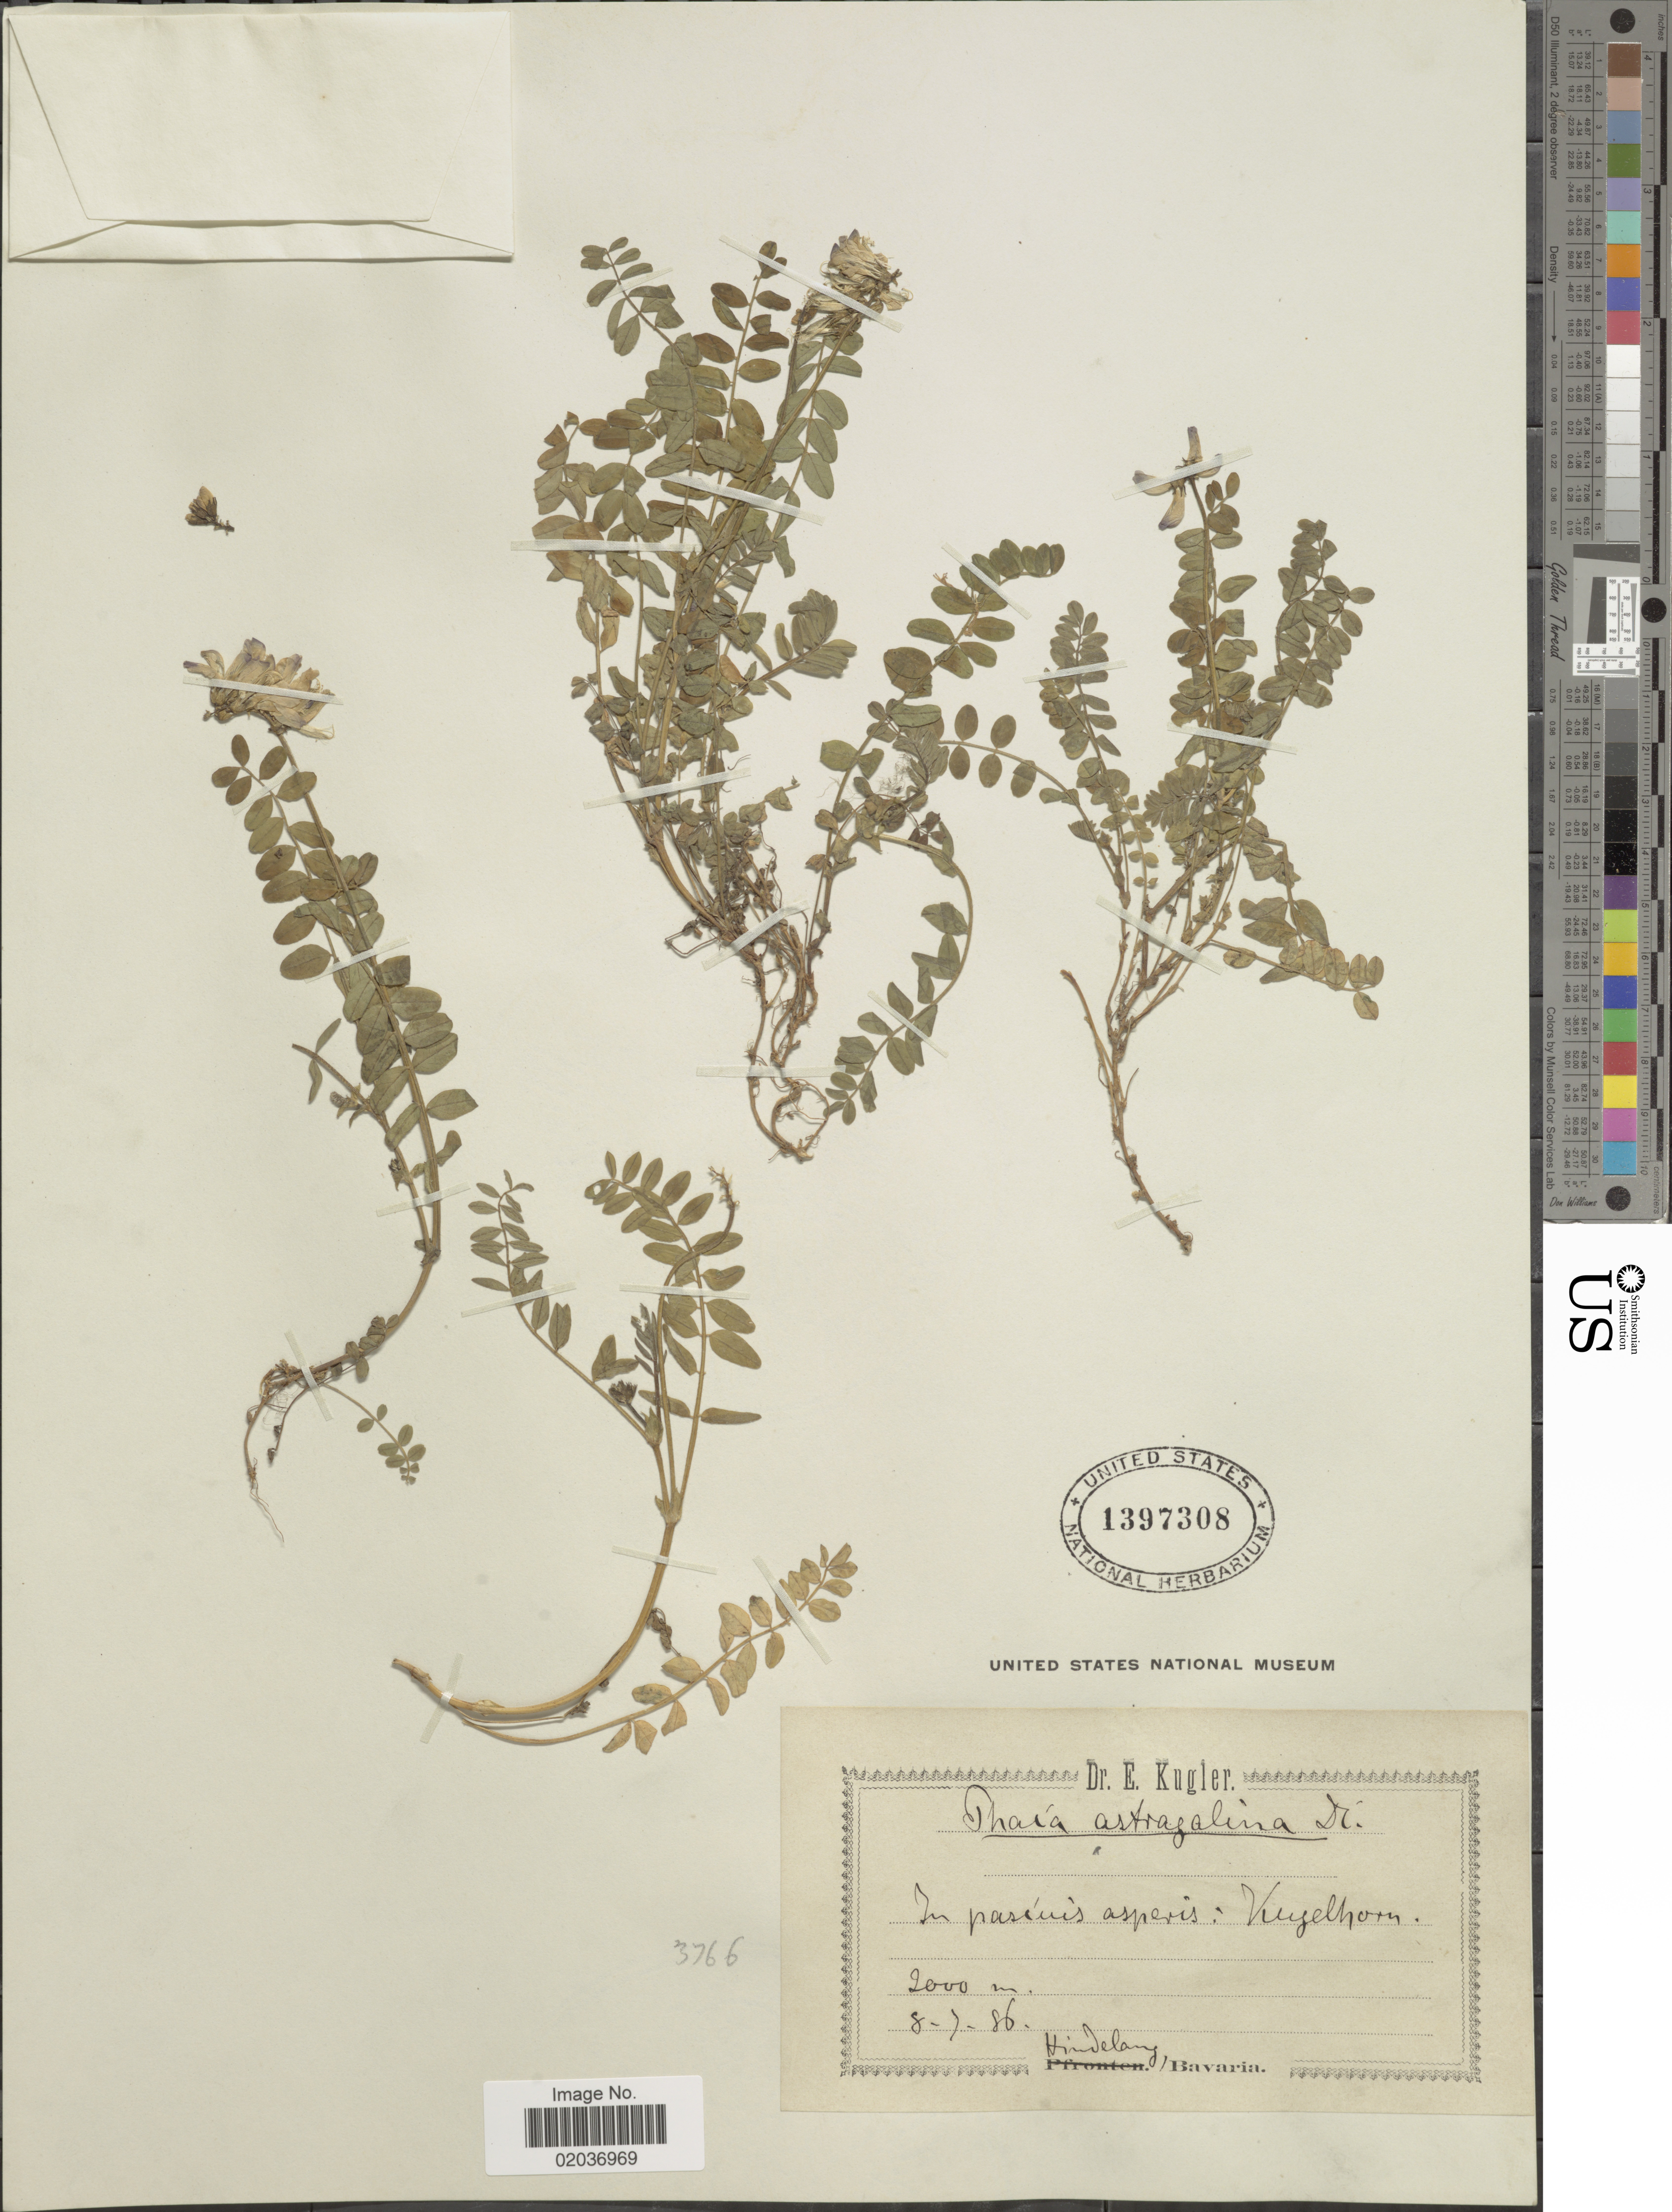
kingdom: Plantae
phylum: Tracheophyta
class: Magnoliopsida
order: Fabales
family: Fabaceae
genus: Astragalus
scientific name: Astragalus astragalinus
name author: (DC.) E. Sheld.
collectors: E. Kugler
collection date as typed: Transcribed d/m/y: 8/7/86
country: Germany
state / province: Bayern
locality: Kugelhorn. Hindelauz [interpreted]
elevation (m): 2000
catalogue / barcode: US 1397308